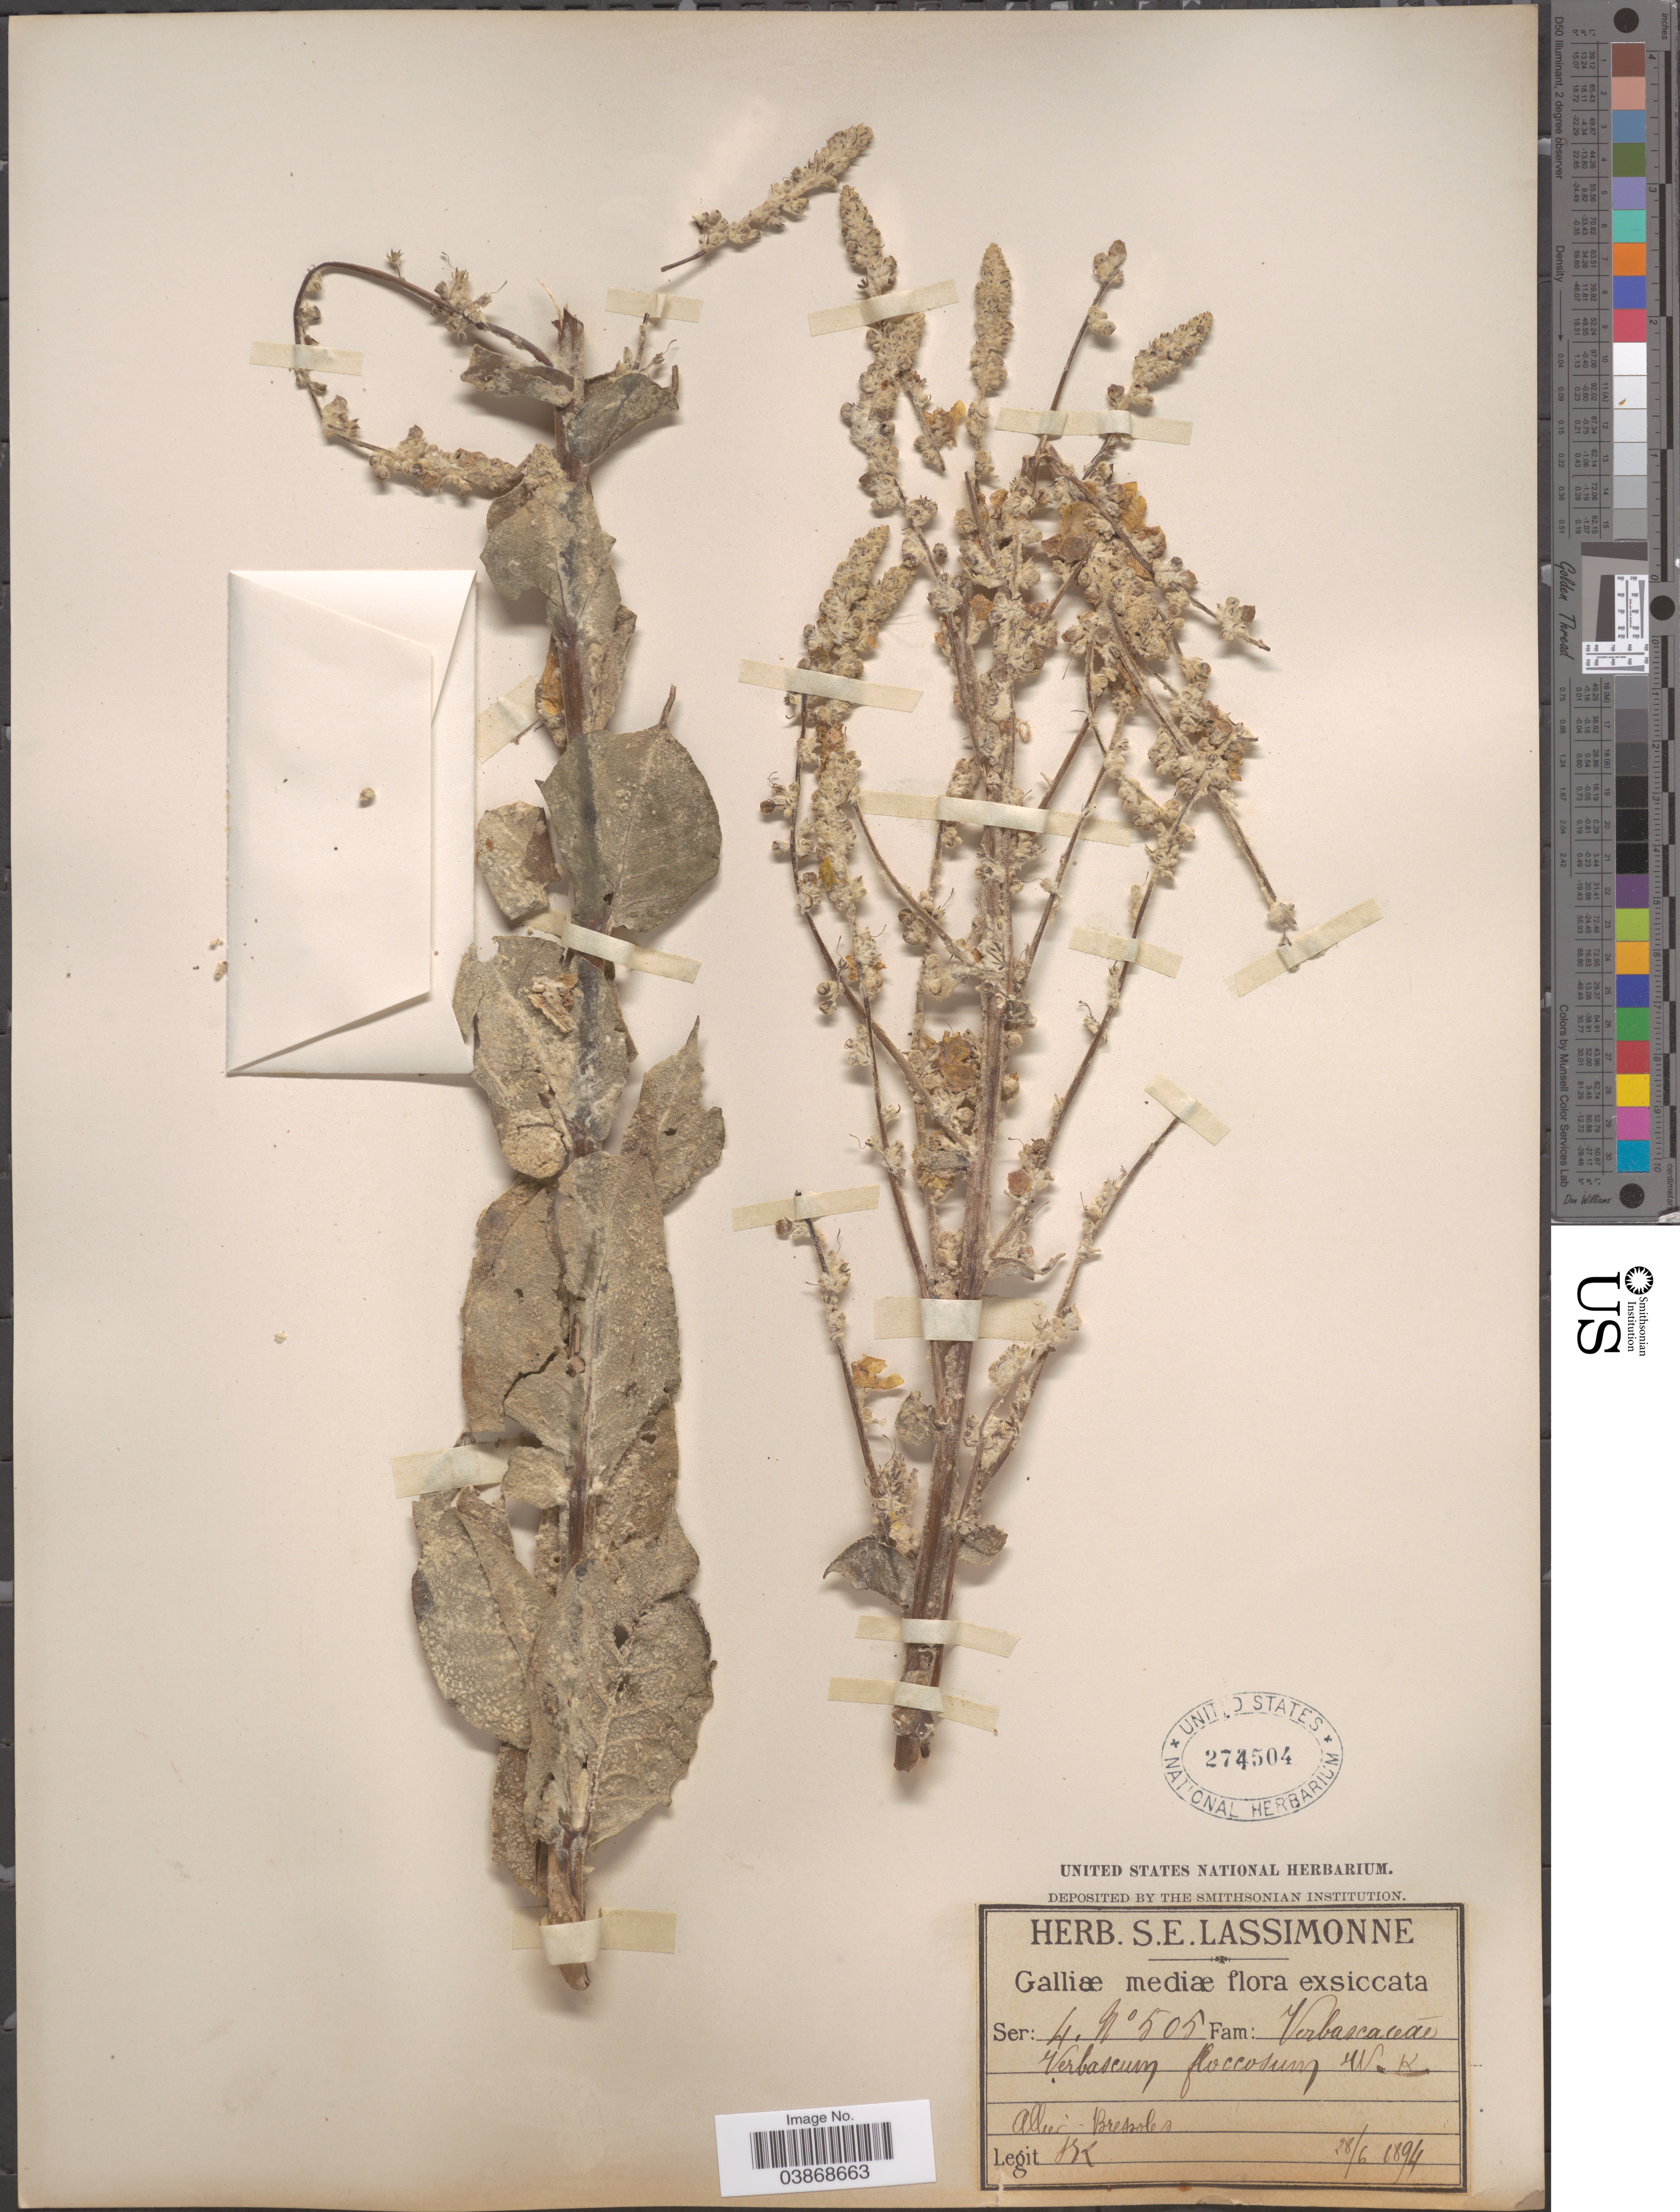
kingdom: Plantae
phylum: Tracheophyta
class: Magnoliopsida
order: Lamiales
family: Scrophulariaceae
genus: Verbascum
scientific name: Verbascum floccosum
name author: Waldst. & Kit.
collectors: S. Lassimonne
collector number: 505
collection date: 1894-06-28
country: France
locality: Galliæ. Allier - Bressoles.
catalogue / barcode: US 274504